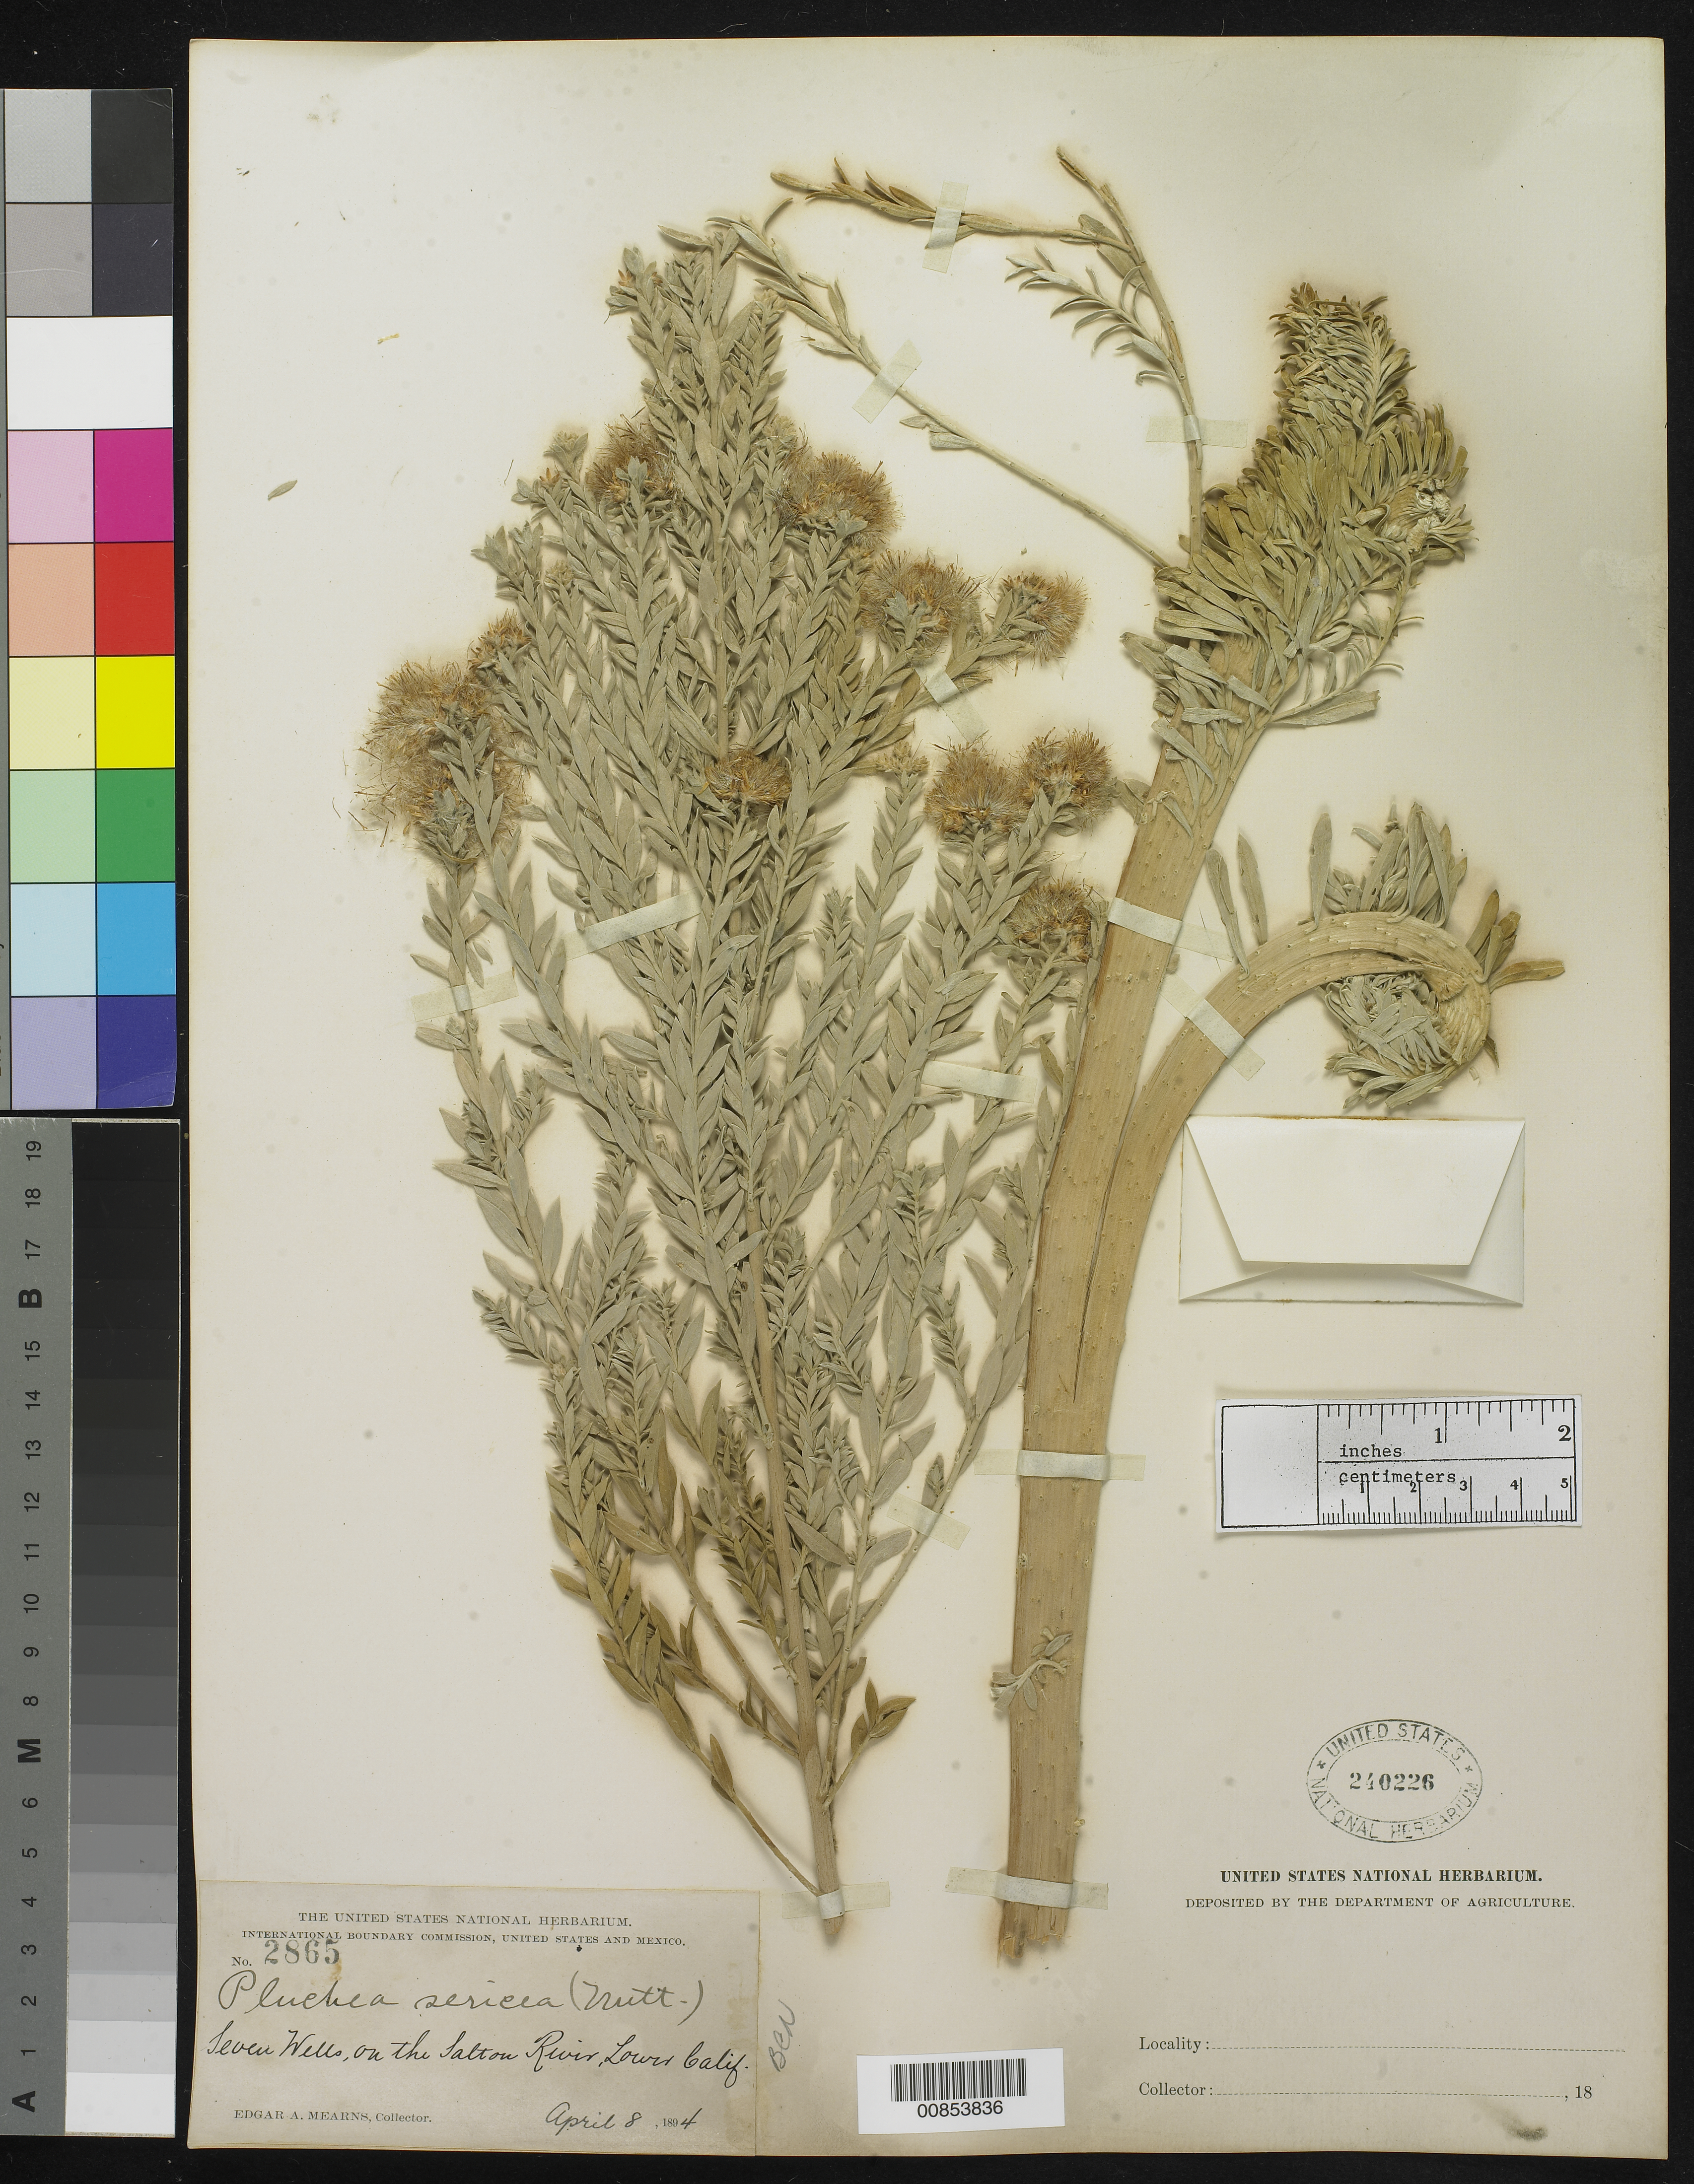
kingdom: Plantae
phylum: Tracheophyta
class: Magnoliopsida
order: Asterales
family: Asteraceae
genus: Pluchea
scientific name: Pluchea sericea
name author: (Nutt.) Coville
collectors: E. A. Mearns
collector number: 2865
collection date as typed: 08 Apr 1894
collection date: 1894-04-08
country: Mexico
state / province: Baja California Norte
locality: Seven Wells on the Salton River, Baja California.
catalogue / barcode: US 240226